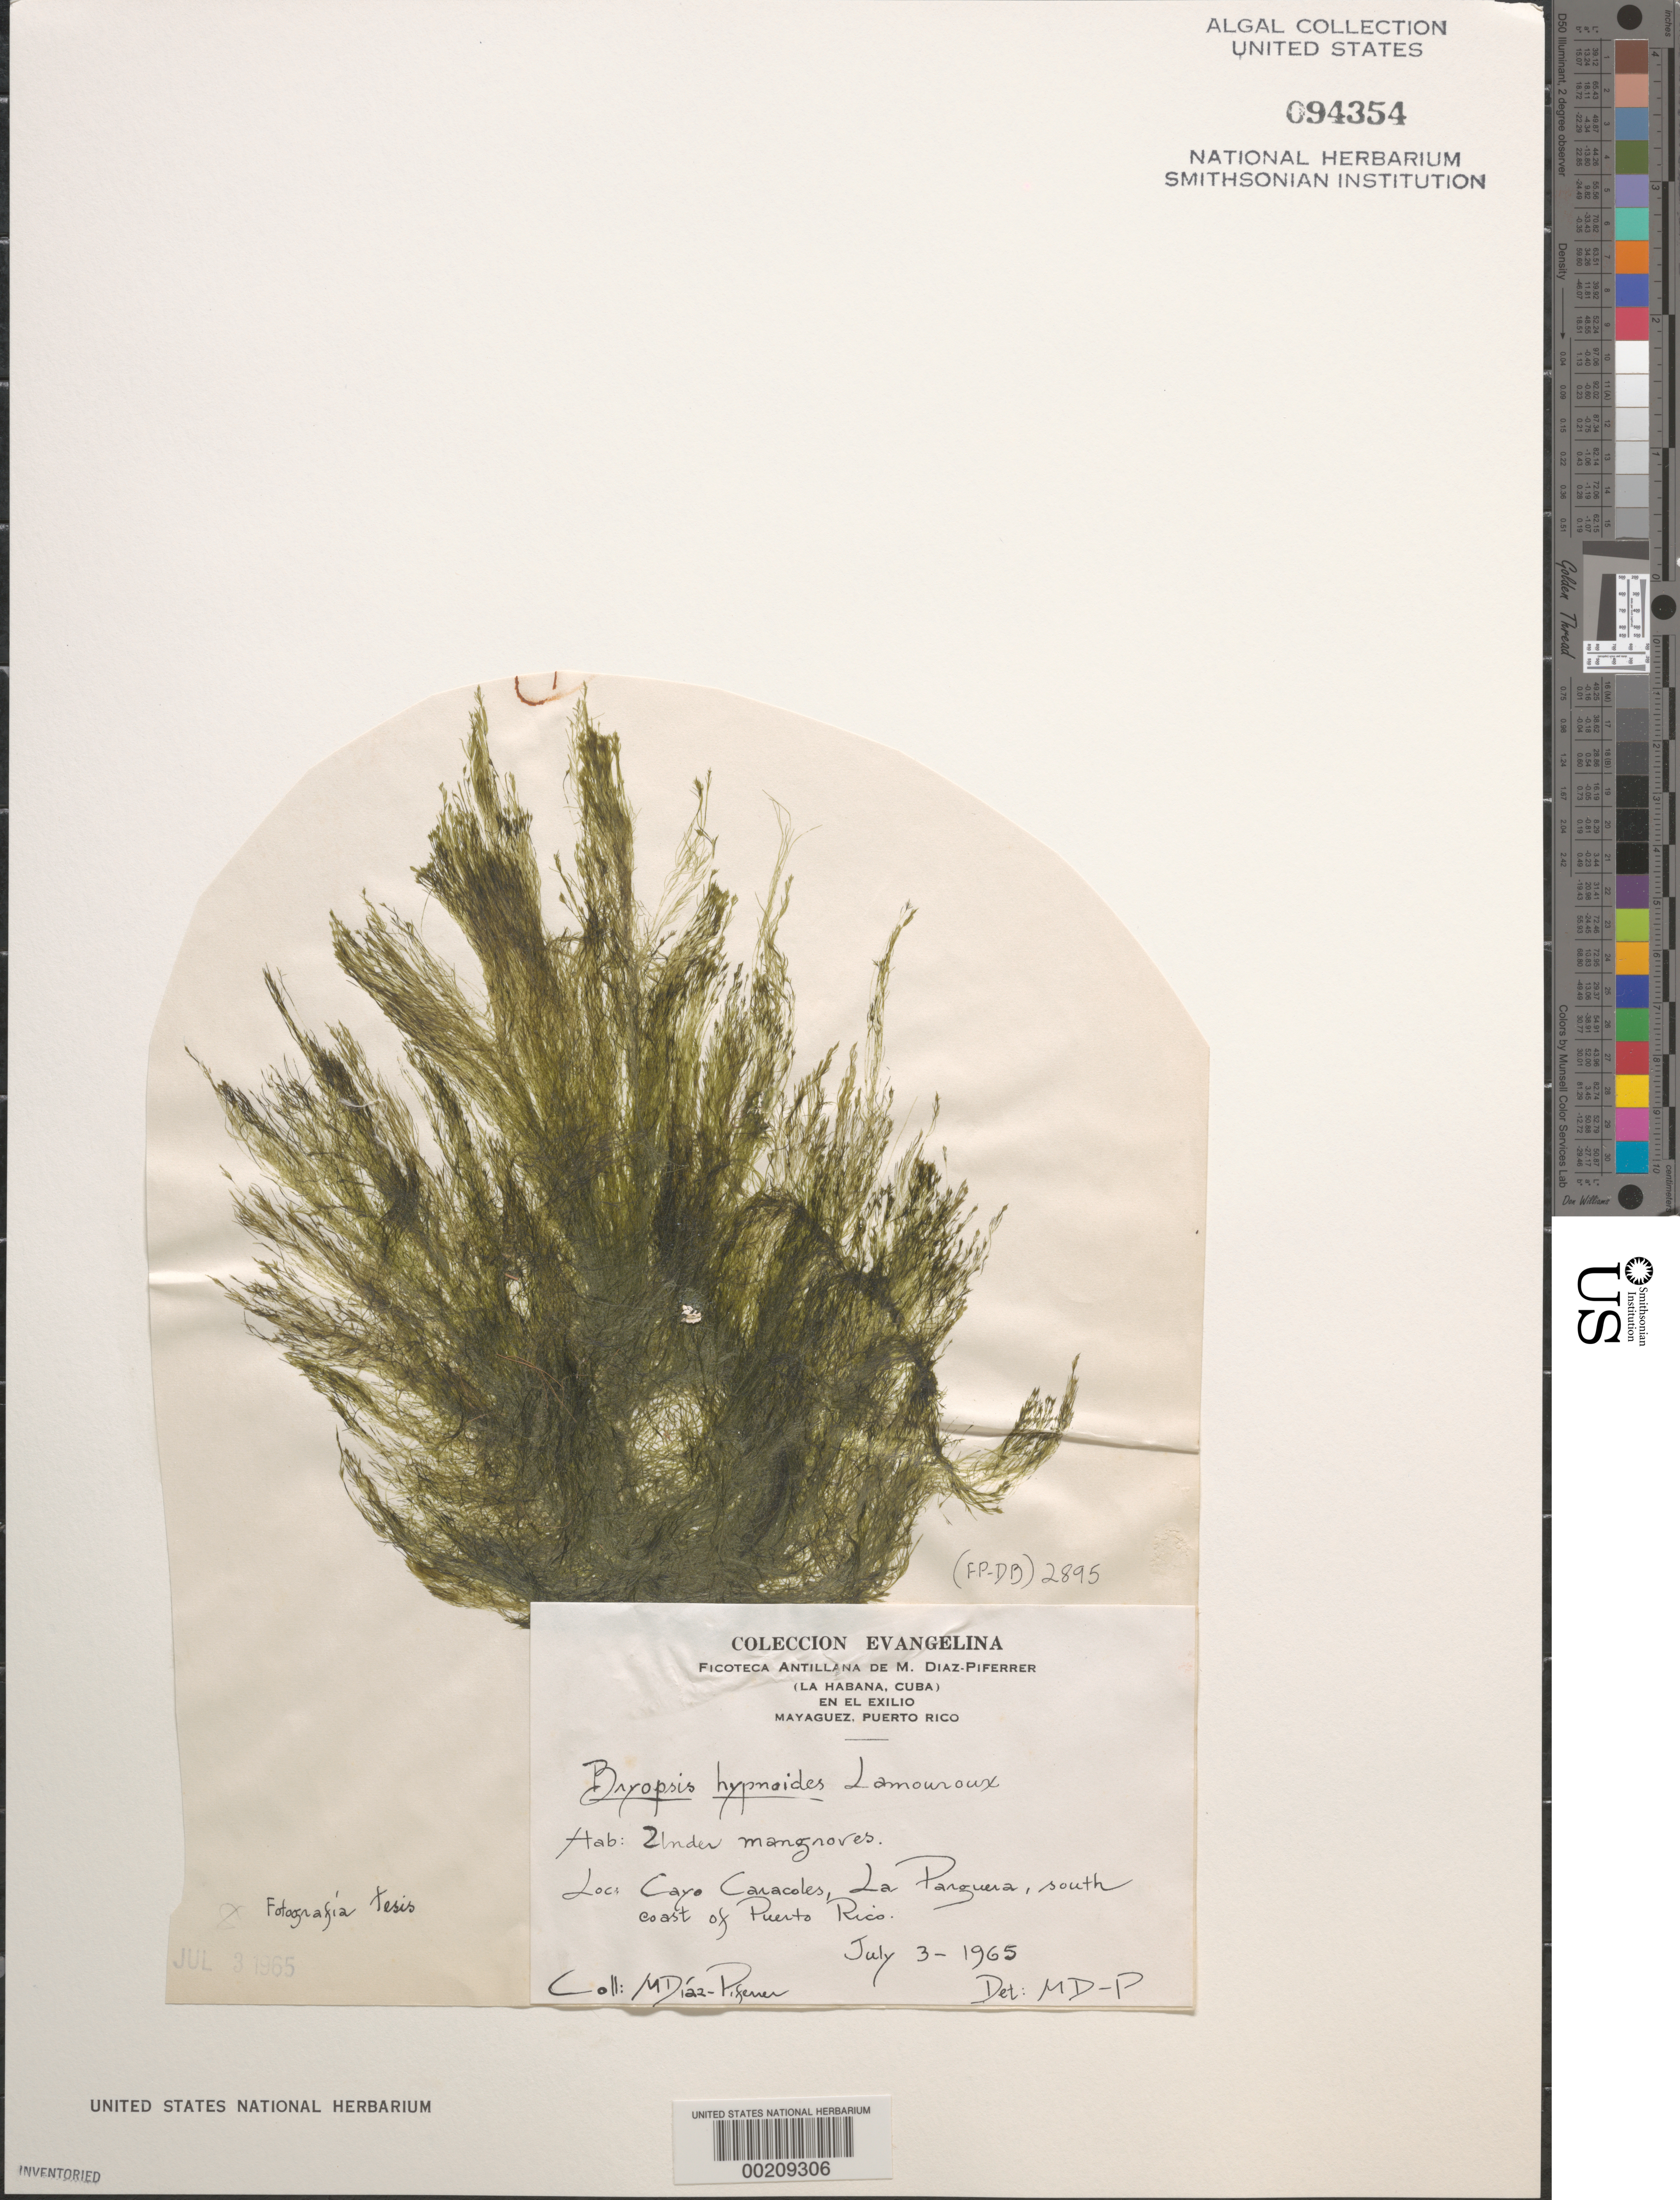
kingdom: Plantae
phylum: Chlorophyta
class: Ulvophyceae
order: Bryopsidales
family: Bryopsidaceae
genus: Bryopsis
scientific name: Bryopsis hypnoides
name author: J.V.Lamouroux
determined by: Diaz-Piferrer, M.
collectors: M. Diaz-Piferrer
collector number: (fp-db) 2895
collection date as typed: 03 Jul 1965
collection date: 1965-07-03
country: Puerto Rico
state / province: Lajas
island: Cayo Caracoles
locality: La Parguera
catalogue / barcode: US 94354